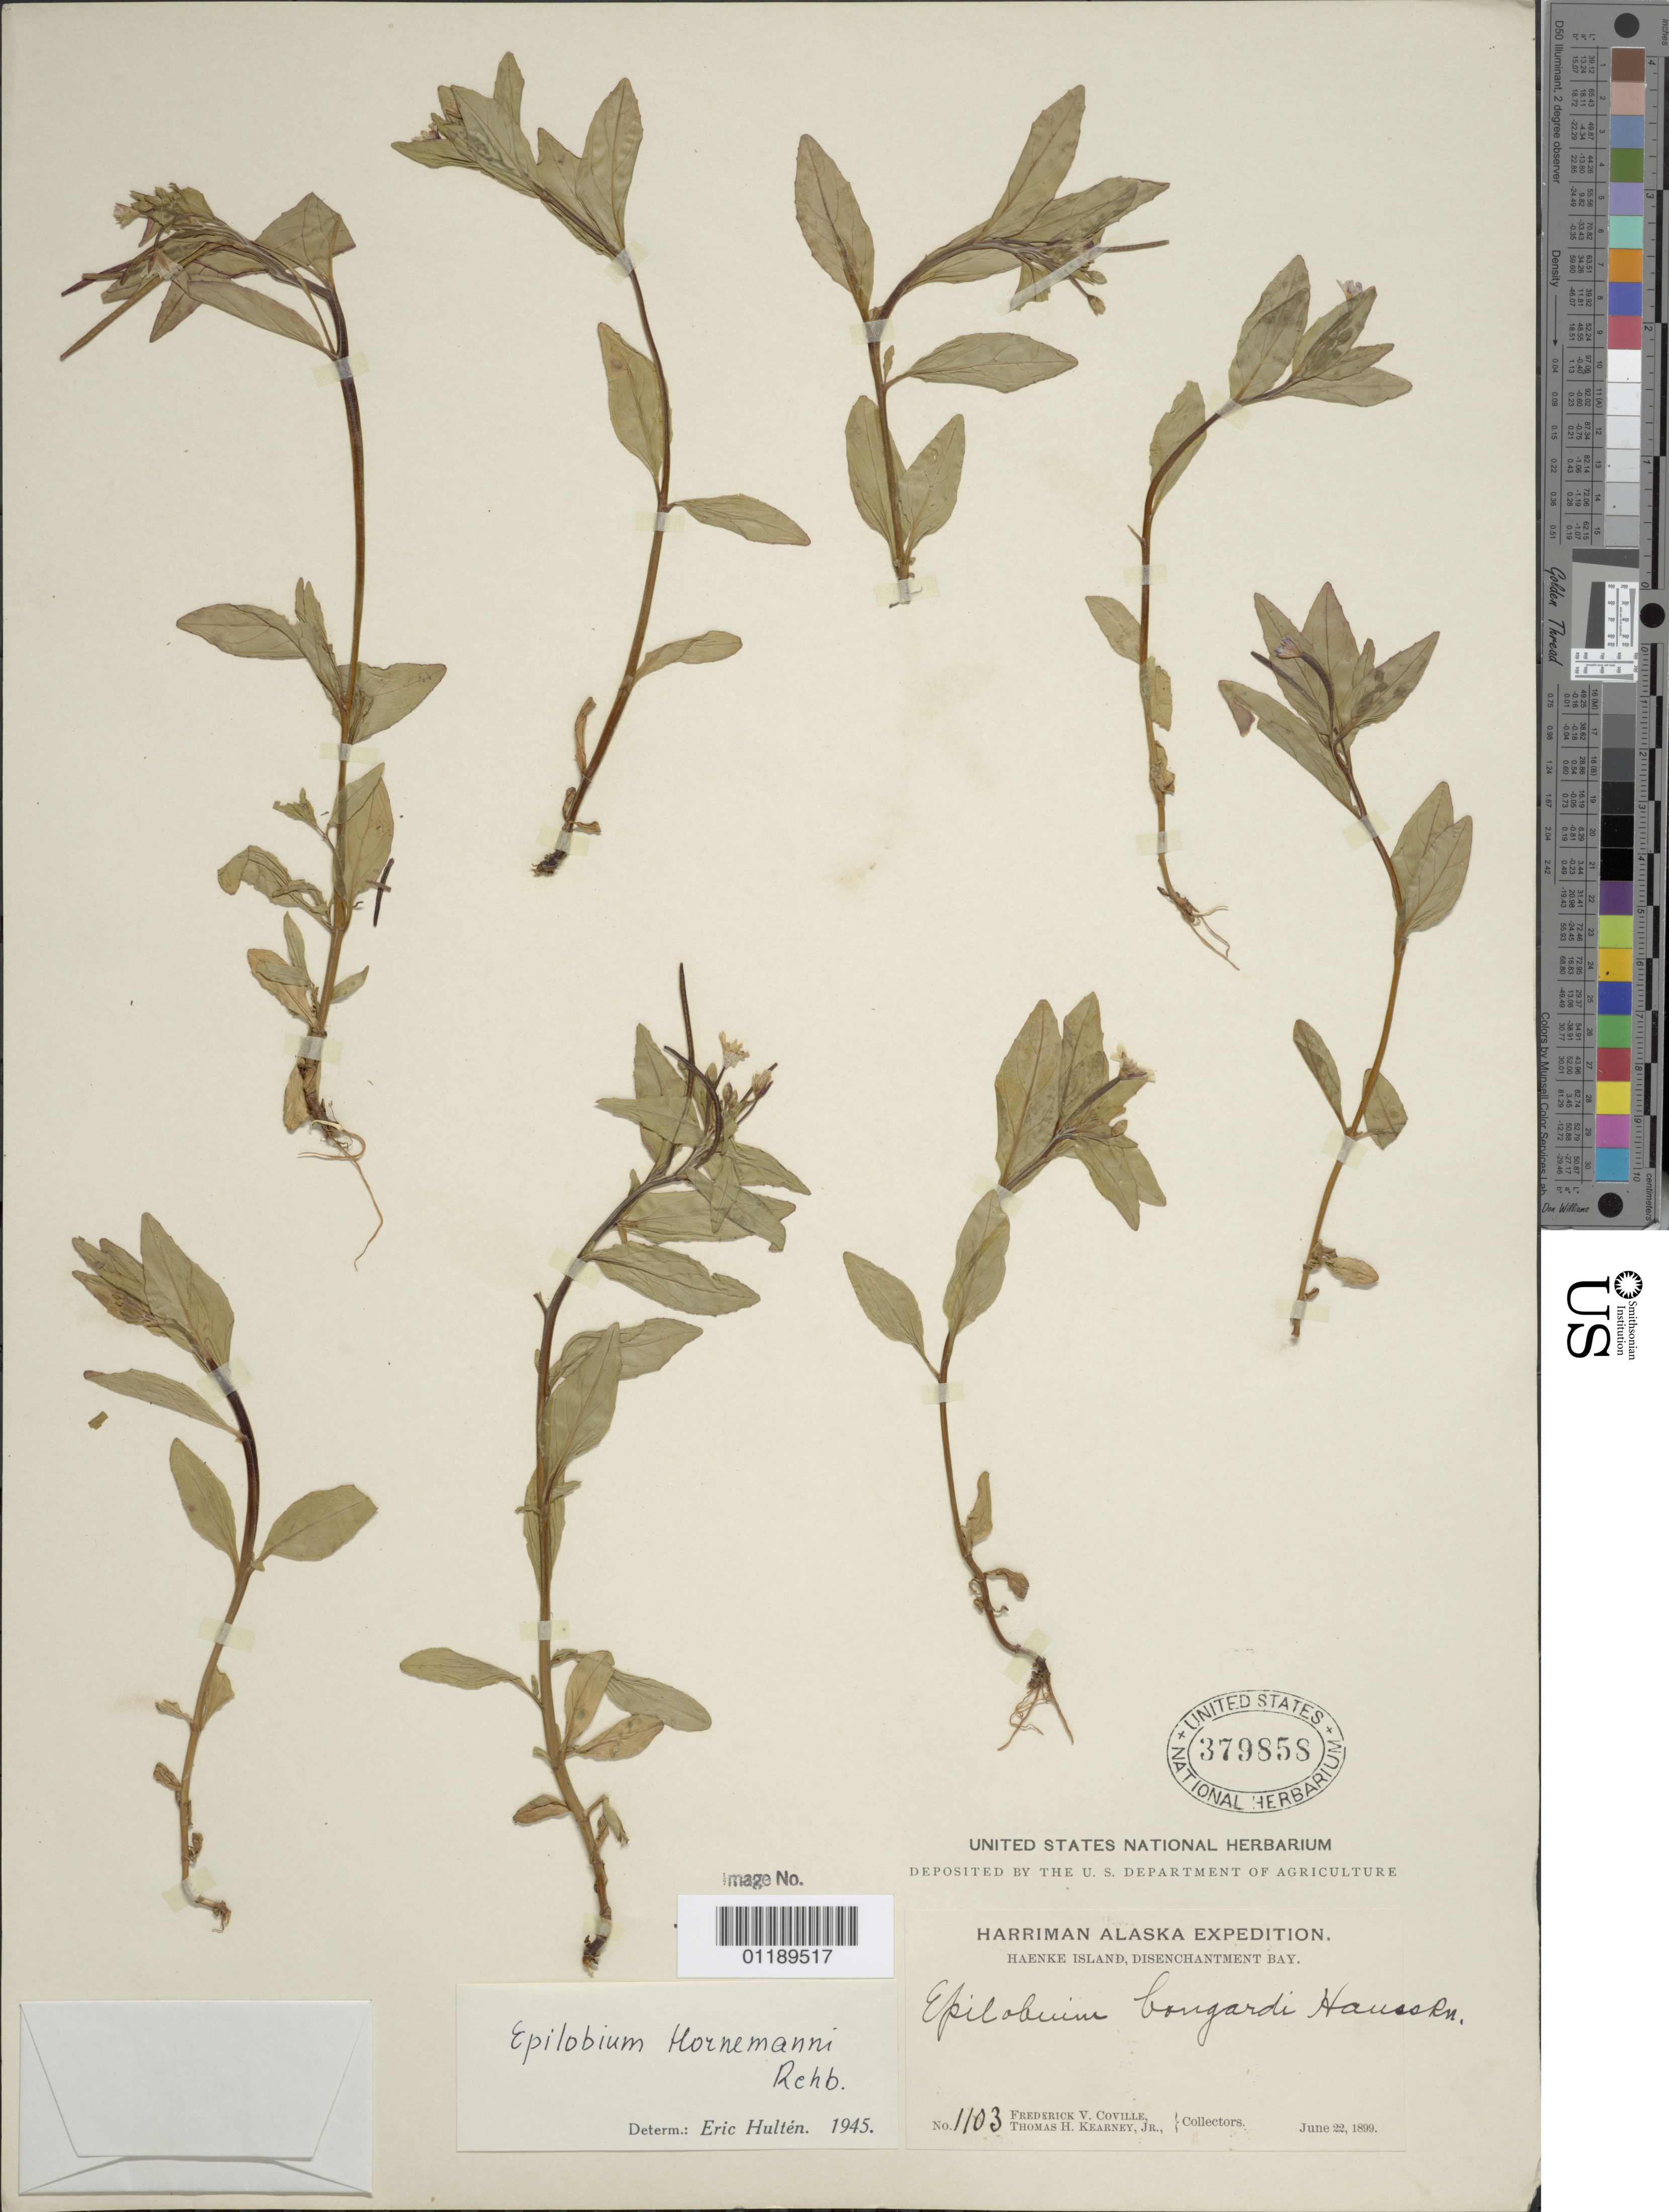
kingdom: Plantae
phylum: Tracheophyta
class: Magnoliopsida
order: Myrtales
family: Onagraceae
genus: Epilobium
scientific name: Epilobium hornemannii subsp. behringianum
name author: (Hausskn.) Hoch & P.H. Raven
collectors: F. V. Coville & T. H. Kearney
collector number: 1103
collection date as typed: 22 Jun 1899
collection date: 1899-06-22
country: United States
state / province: Alaska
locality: Haenke Island, Disenchantment Bay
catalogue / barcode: US 379858